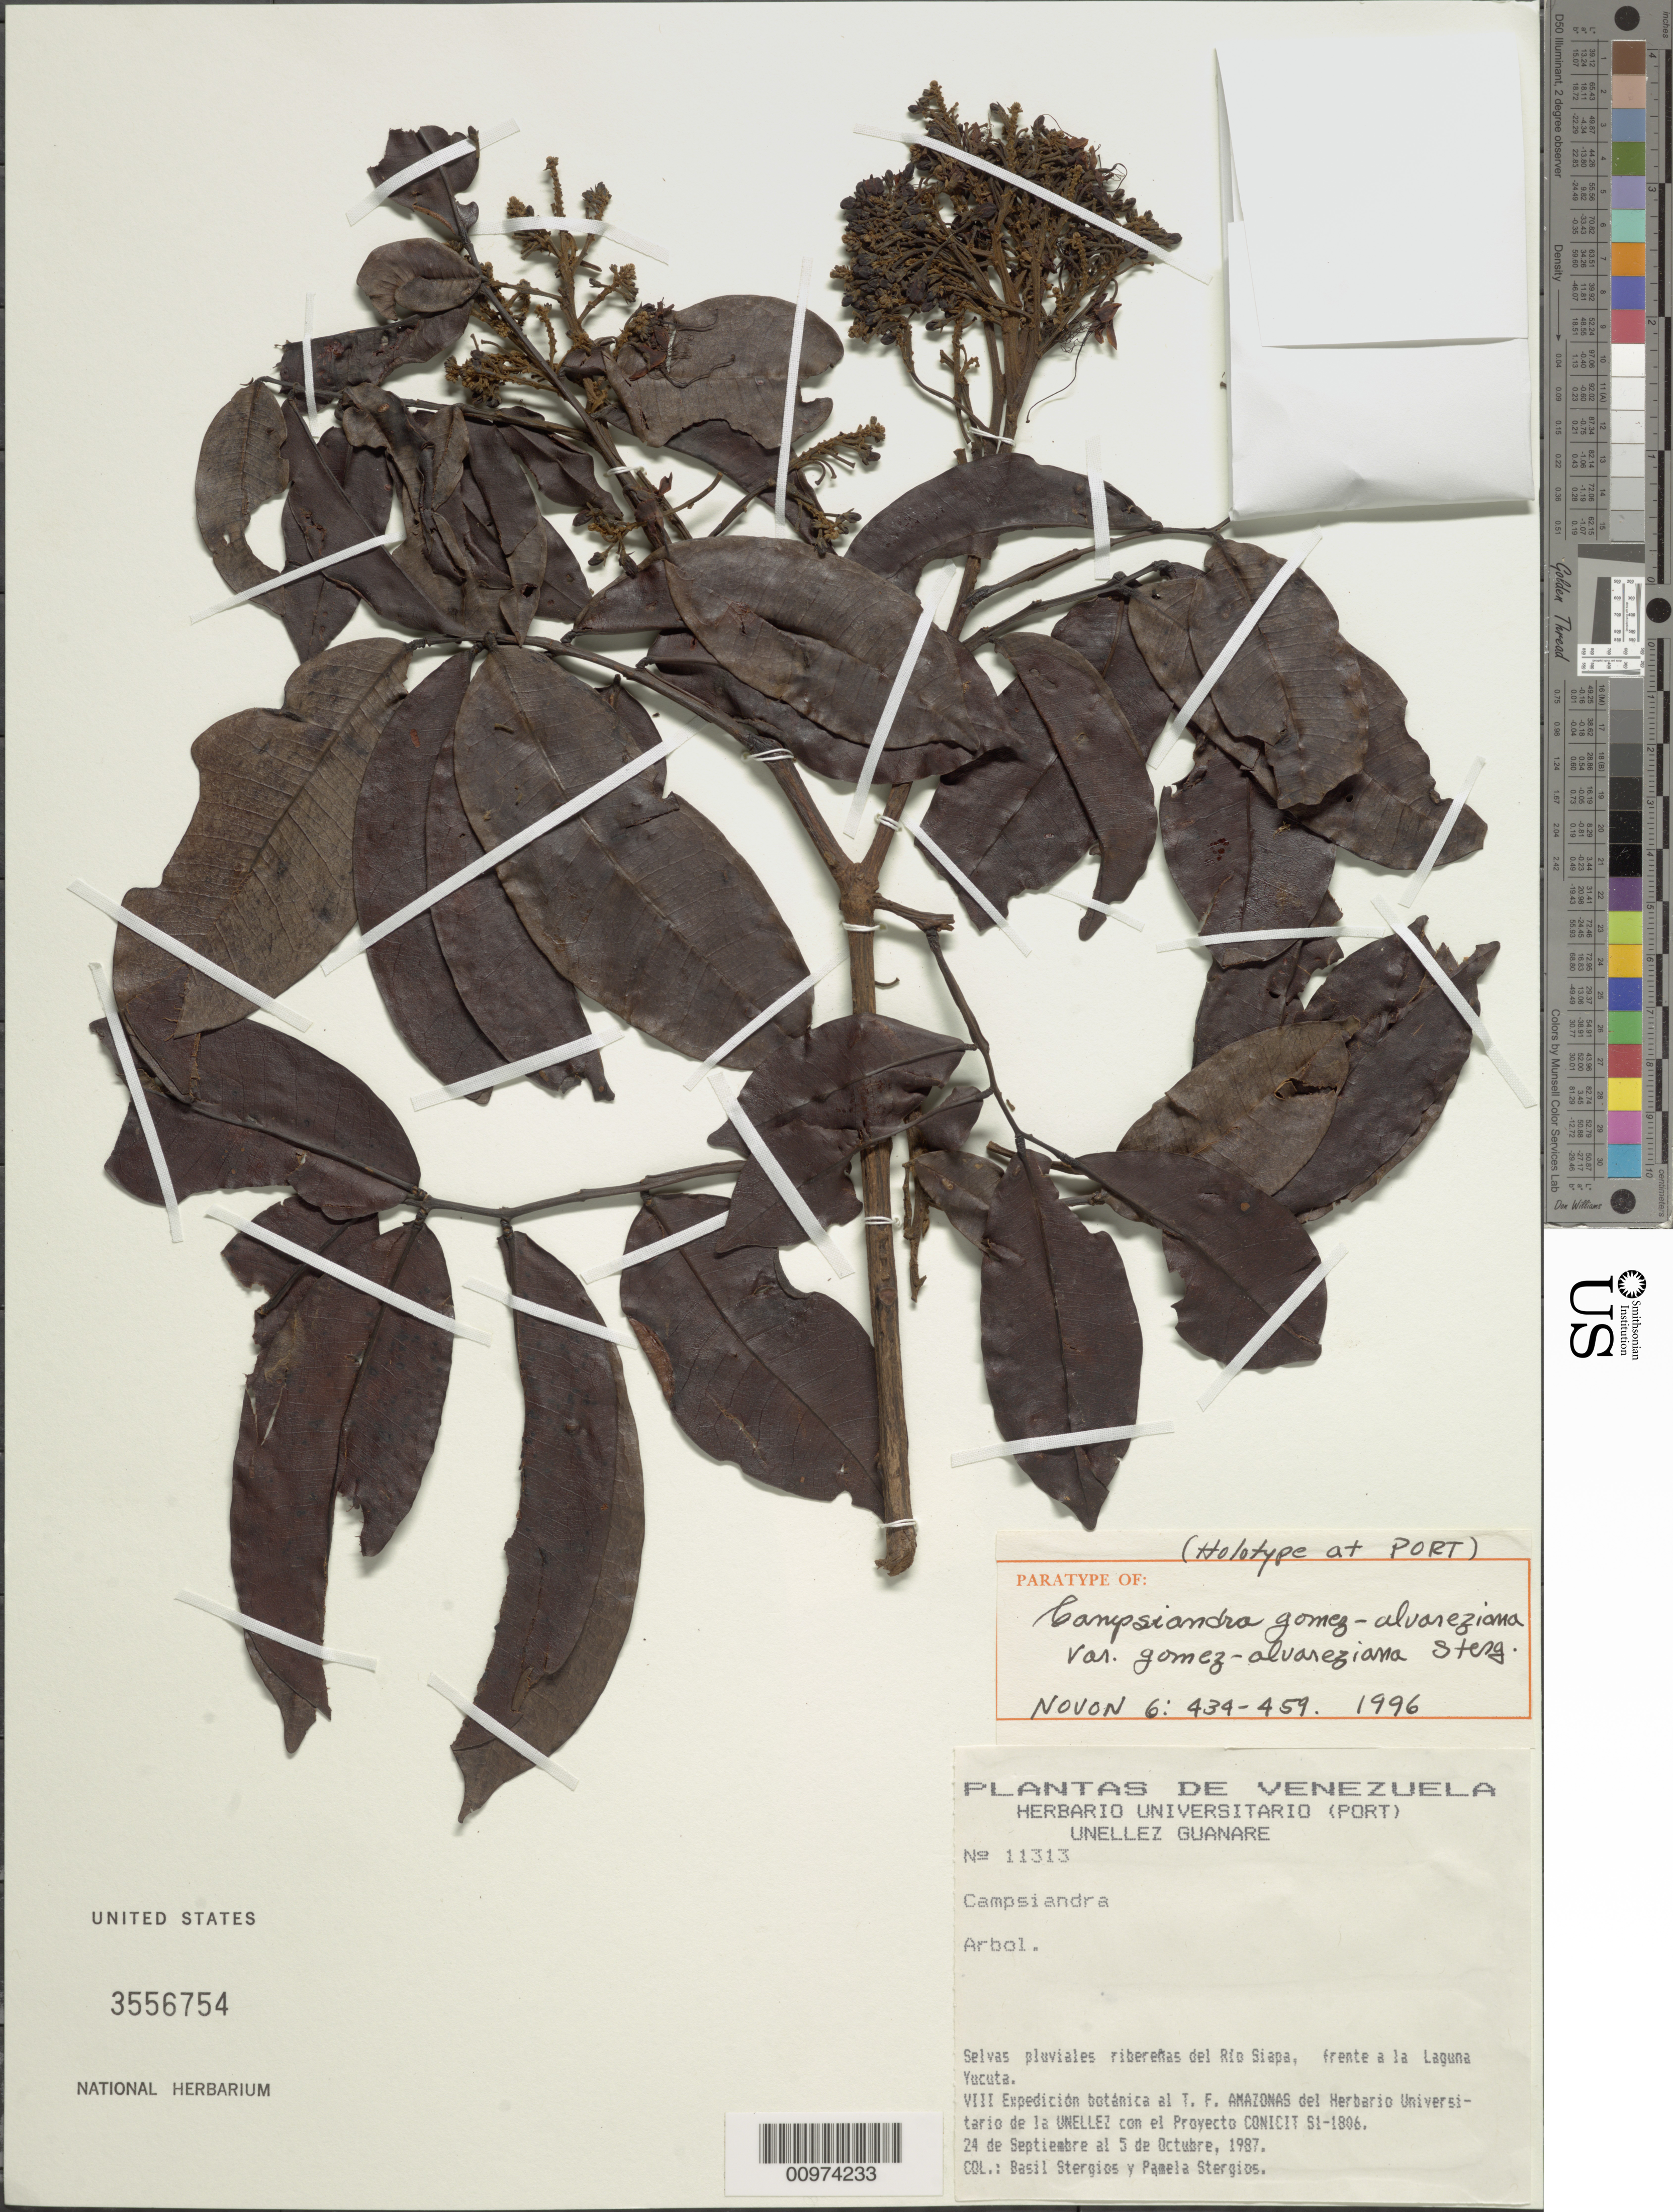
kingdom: Plantae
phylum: Tracheophyta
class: Magnoliopsida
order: Fabales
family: Fabaceae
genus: Campsiandra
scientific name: Campsiandra gomez-alvareziana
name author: Stergios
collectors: B. G. Stergios & P. Stergios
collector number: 11313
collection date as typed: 24-Sep-87 to 5-Oct-87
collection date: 1987-09-24/1987-10-05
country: Venezuela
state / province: Amazonas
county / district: Río Negro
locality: Rio Siapa, frente a la Laguna Yucuta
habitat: Selvas pluviales riberenas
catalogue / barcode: US 3556754